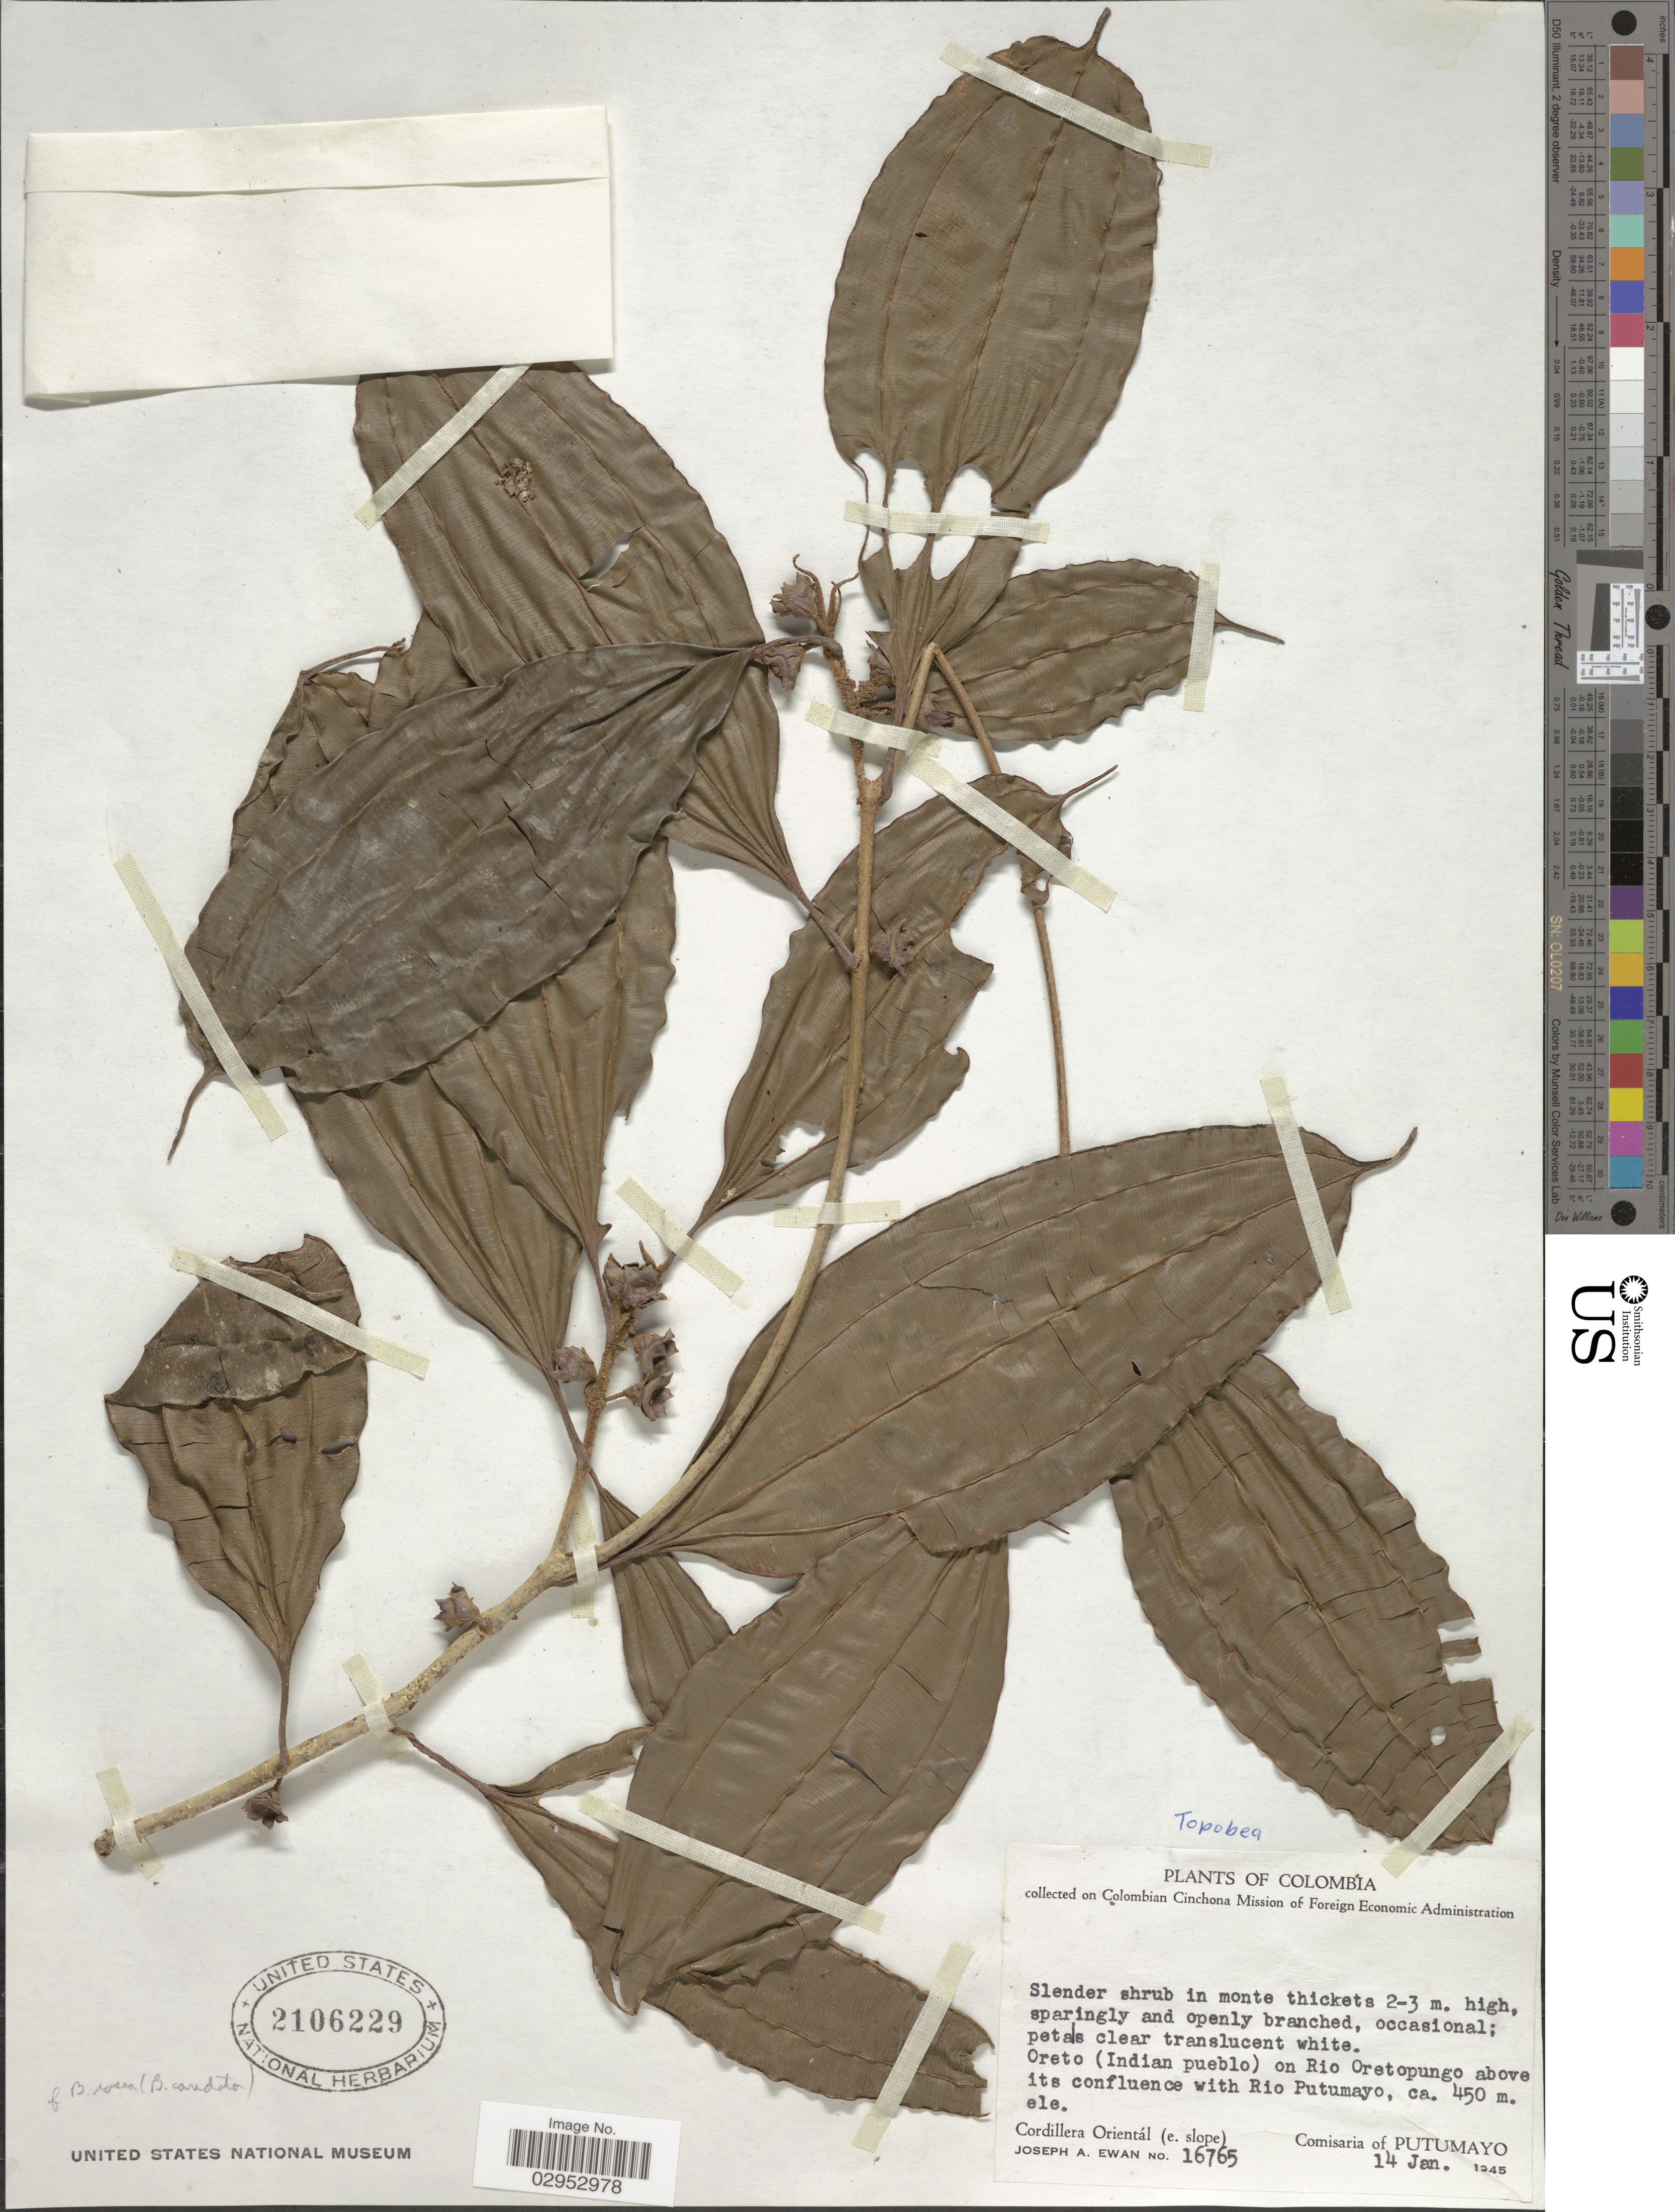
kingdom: Plantae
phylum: Tracheophyta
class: Magnoliopsida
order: Myrtales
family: Melastomataceae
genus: Blakea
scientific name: Blakea caudata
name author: Triana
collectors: J. A. Ewan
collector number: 16765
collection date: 1945-01-14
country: Colombia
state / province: Putumayo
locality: Oreto (Indian pueblo) on Rio Oretopungo above its confluence with Rio Putumayo. Cordillera Orientál (e. slope), Comisaria of Putumayo.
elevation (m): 450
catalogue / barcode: US 2106229